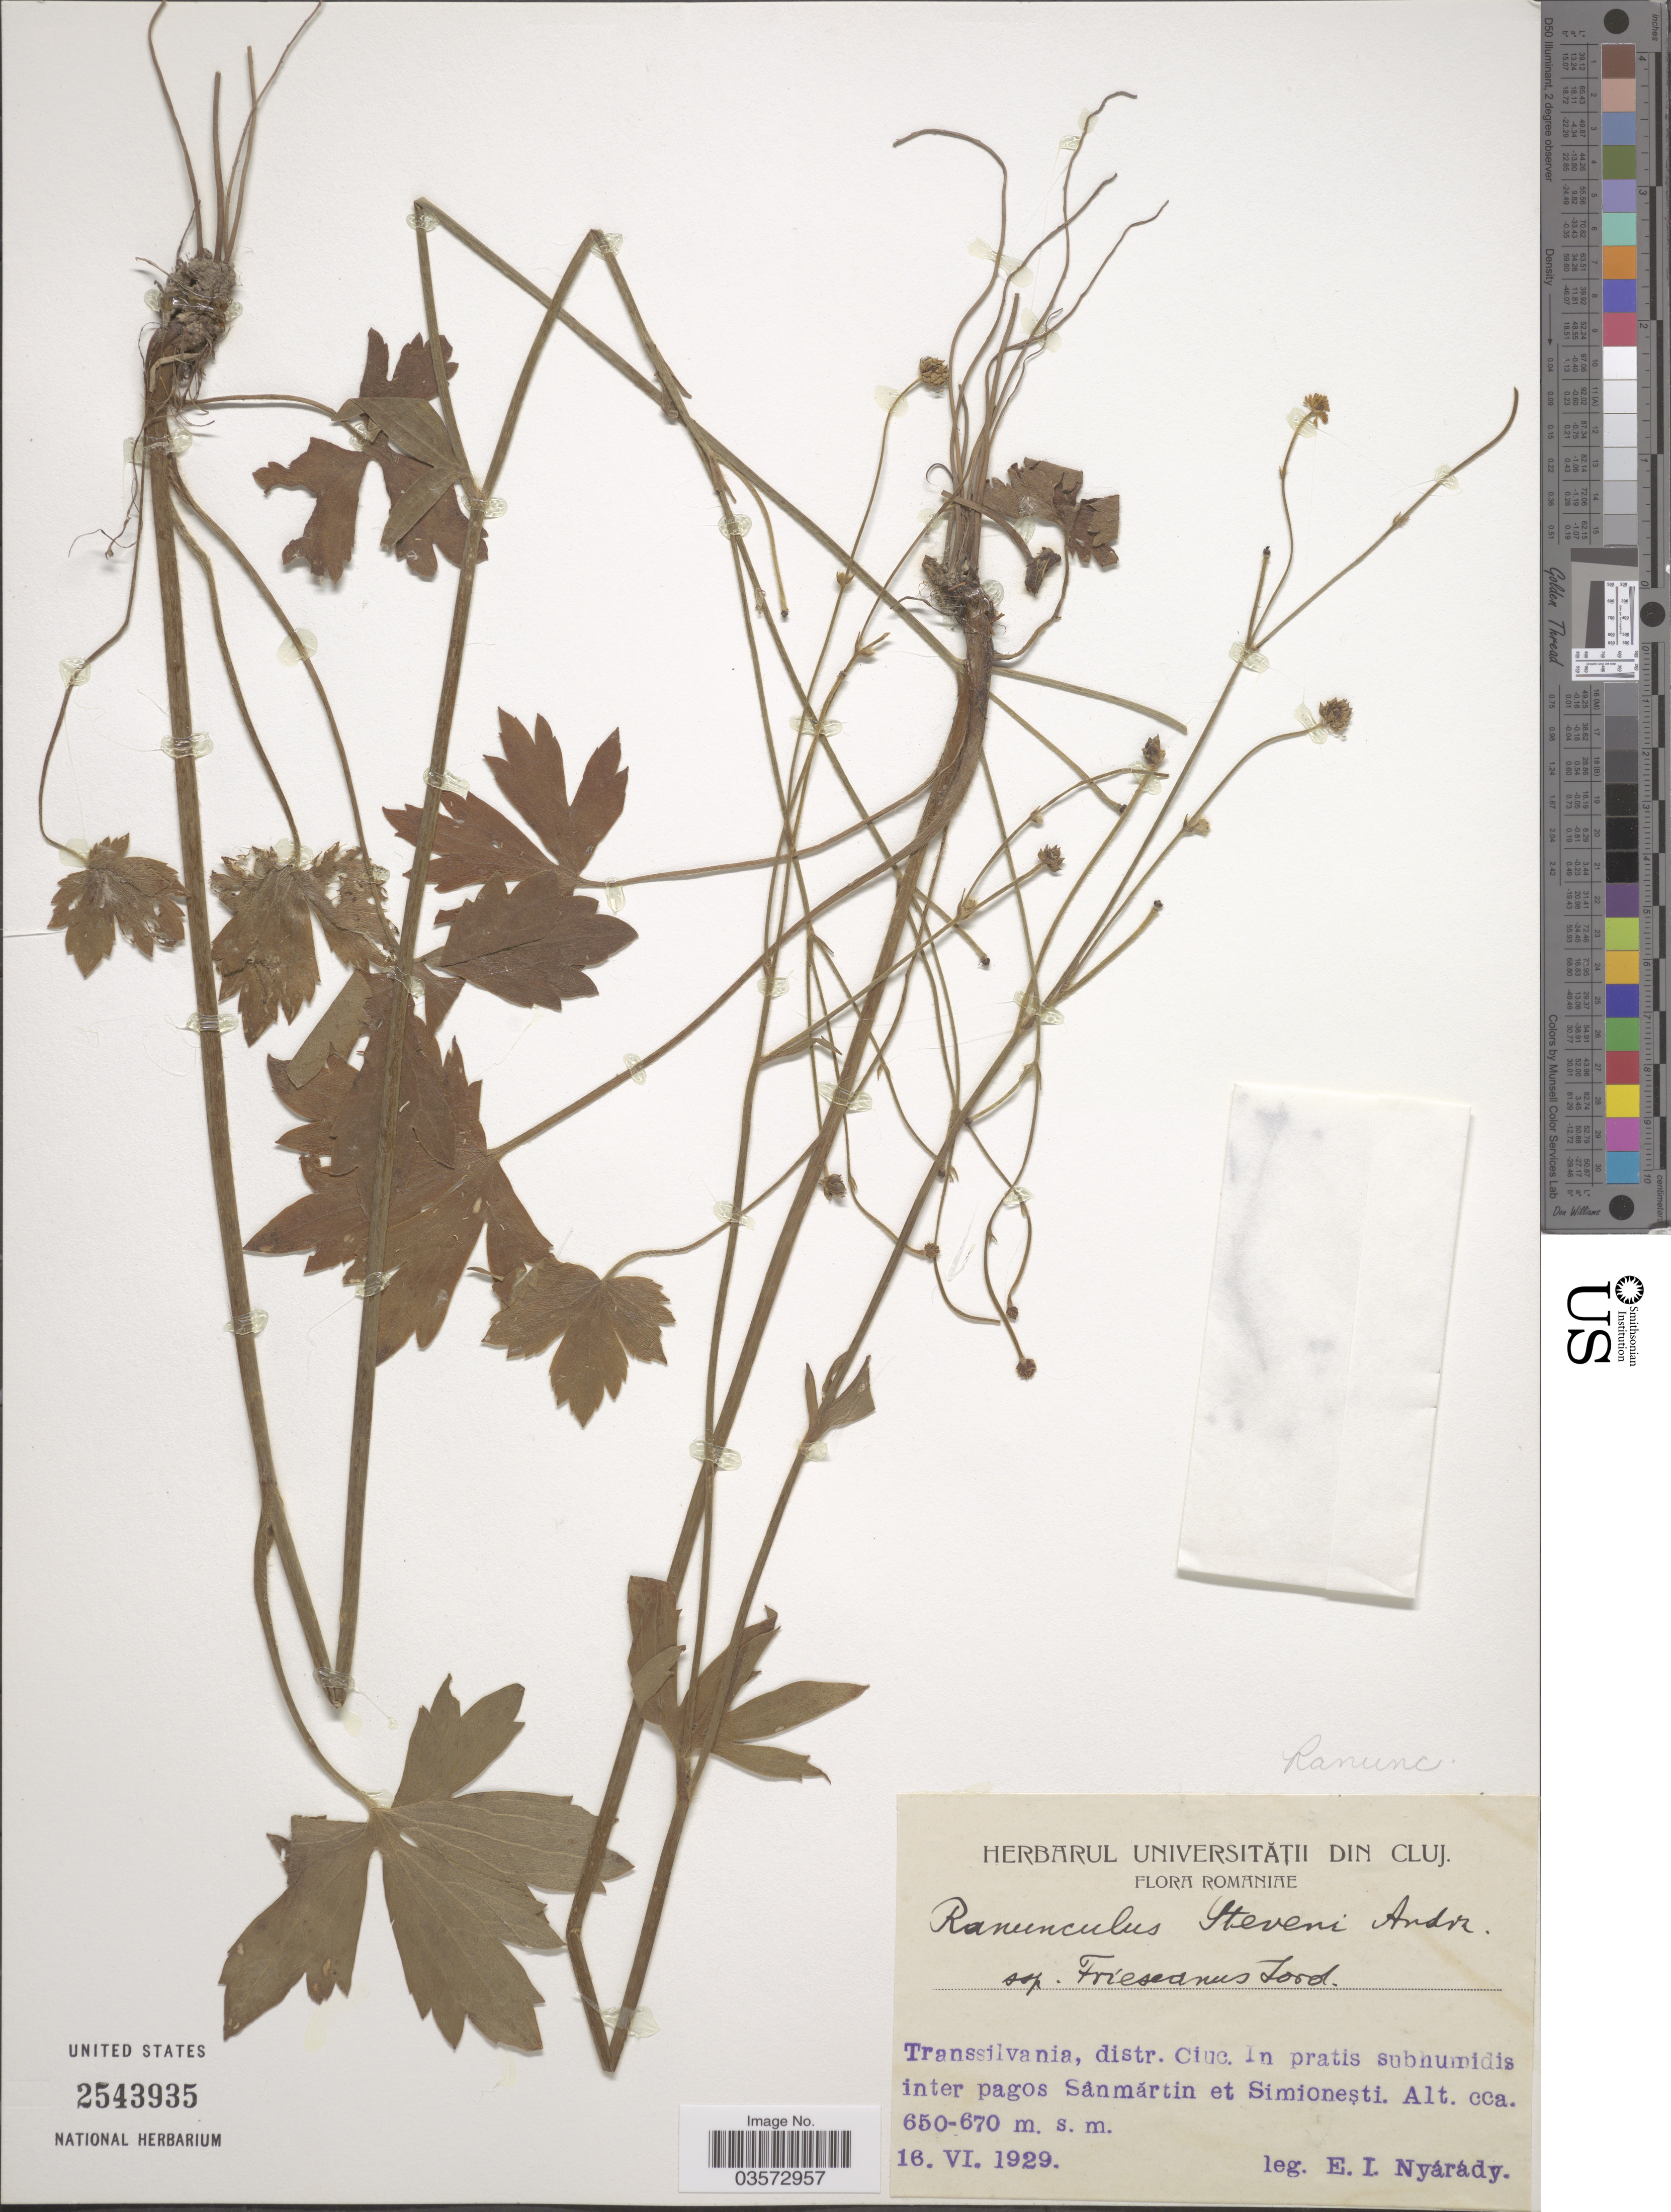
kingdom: Plantae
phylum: Tracheophyta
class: Magnoliopsida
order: Ranunculales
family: Ranunculaceae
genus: Ranunculus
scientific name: Ranunculus steveni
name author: Andrz. ex Besser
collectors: E. Nyárády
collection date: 1929-06-16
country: Romania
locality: Transsilvania, distr. Ciuc. In pratis subhumidis inter pagos Sânmărtin et Simioneşti.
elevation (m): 650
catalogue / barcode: US 2543935